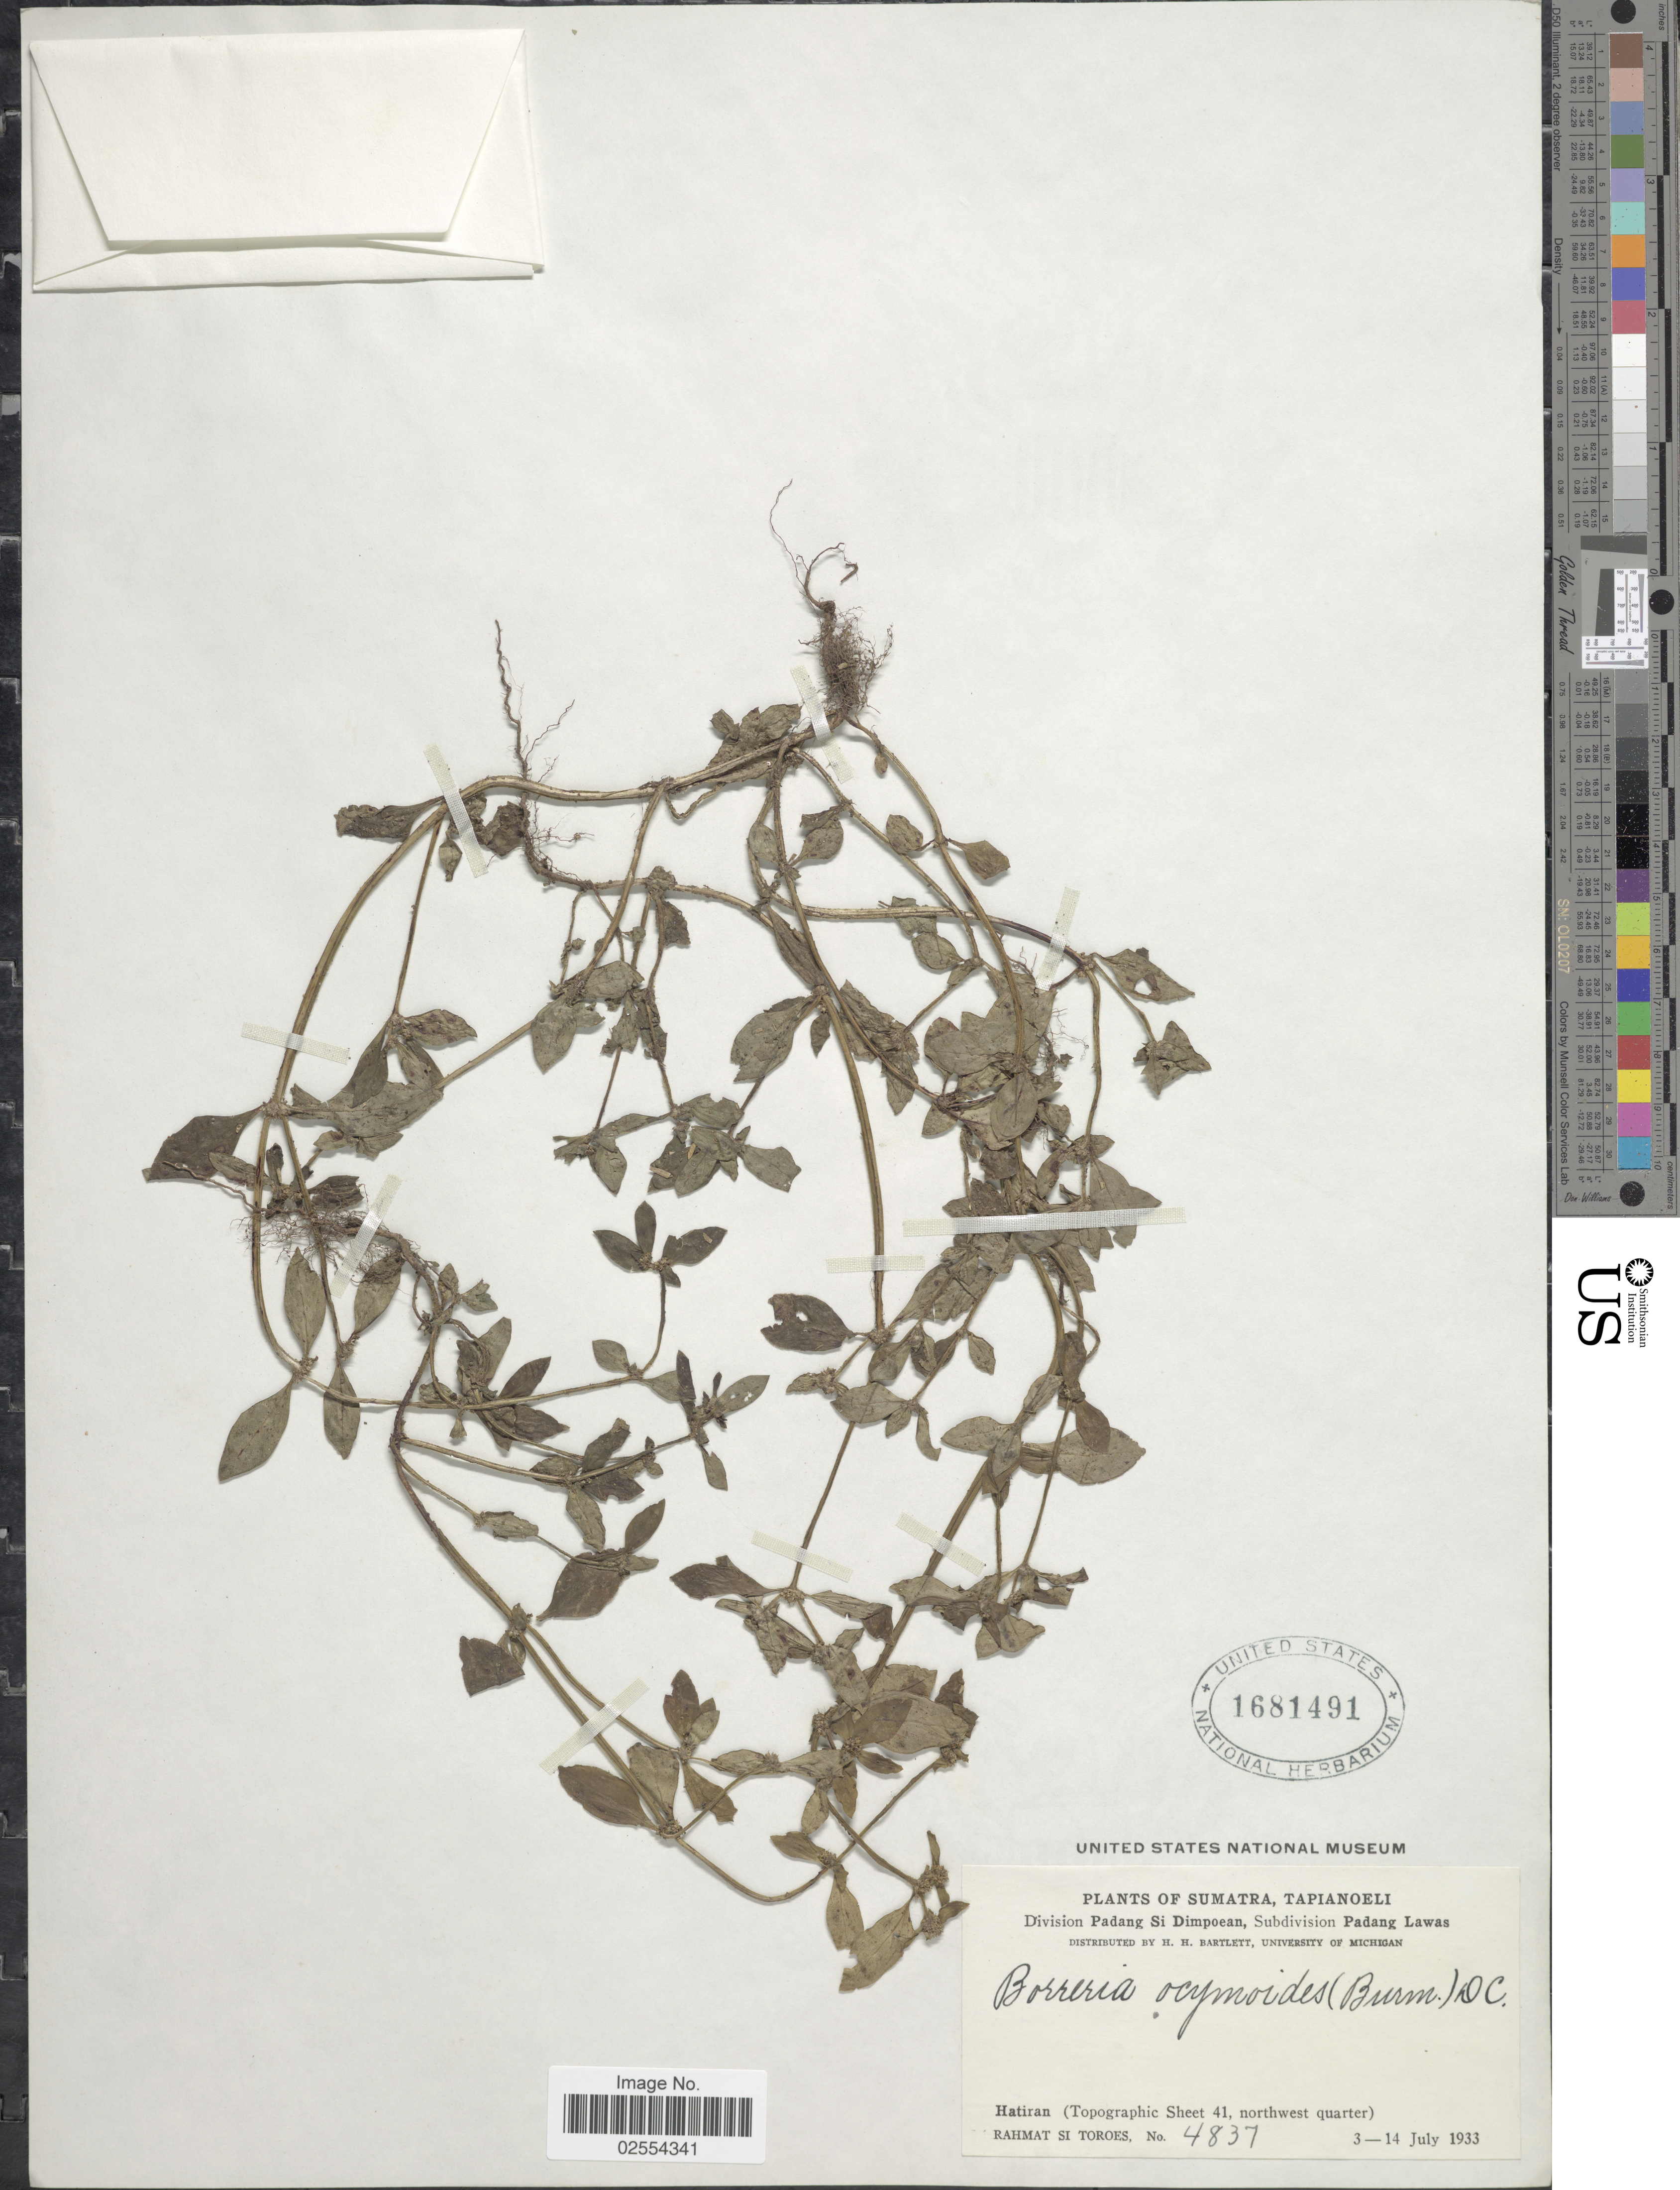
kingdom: Plantae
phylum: Tracheophyta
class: Magnoliopsida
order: Gentianales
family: Rubiaceae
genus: Spermacoce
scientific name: Spermacoce ocymoides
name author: Burm. f.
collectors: Rahmat Si Boeea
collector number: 4837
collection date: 1933-07-03/1933-07-14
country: Indonesia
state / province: Sumatra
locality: Tapianoeli, Division Padang Si Dimpoean, Subdivision Padang Lawas, Hatiran (Topographic Sheet 41, northwest quarter)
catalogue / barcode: US 1681491